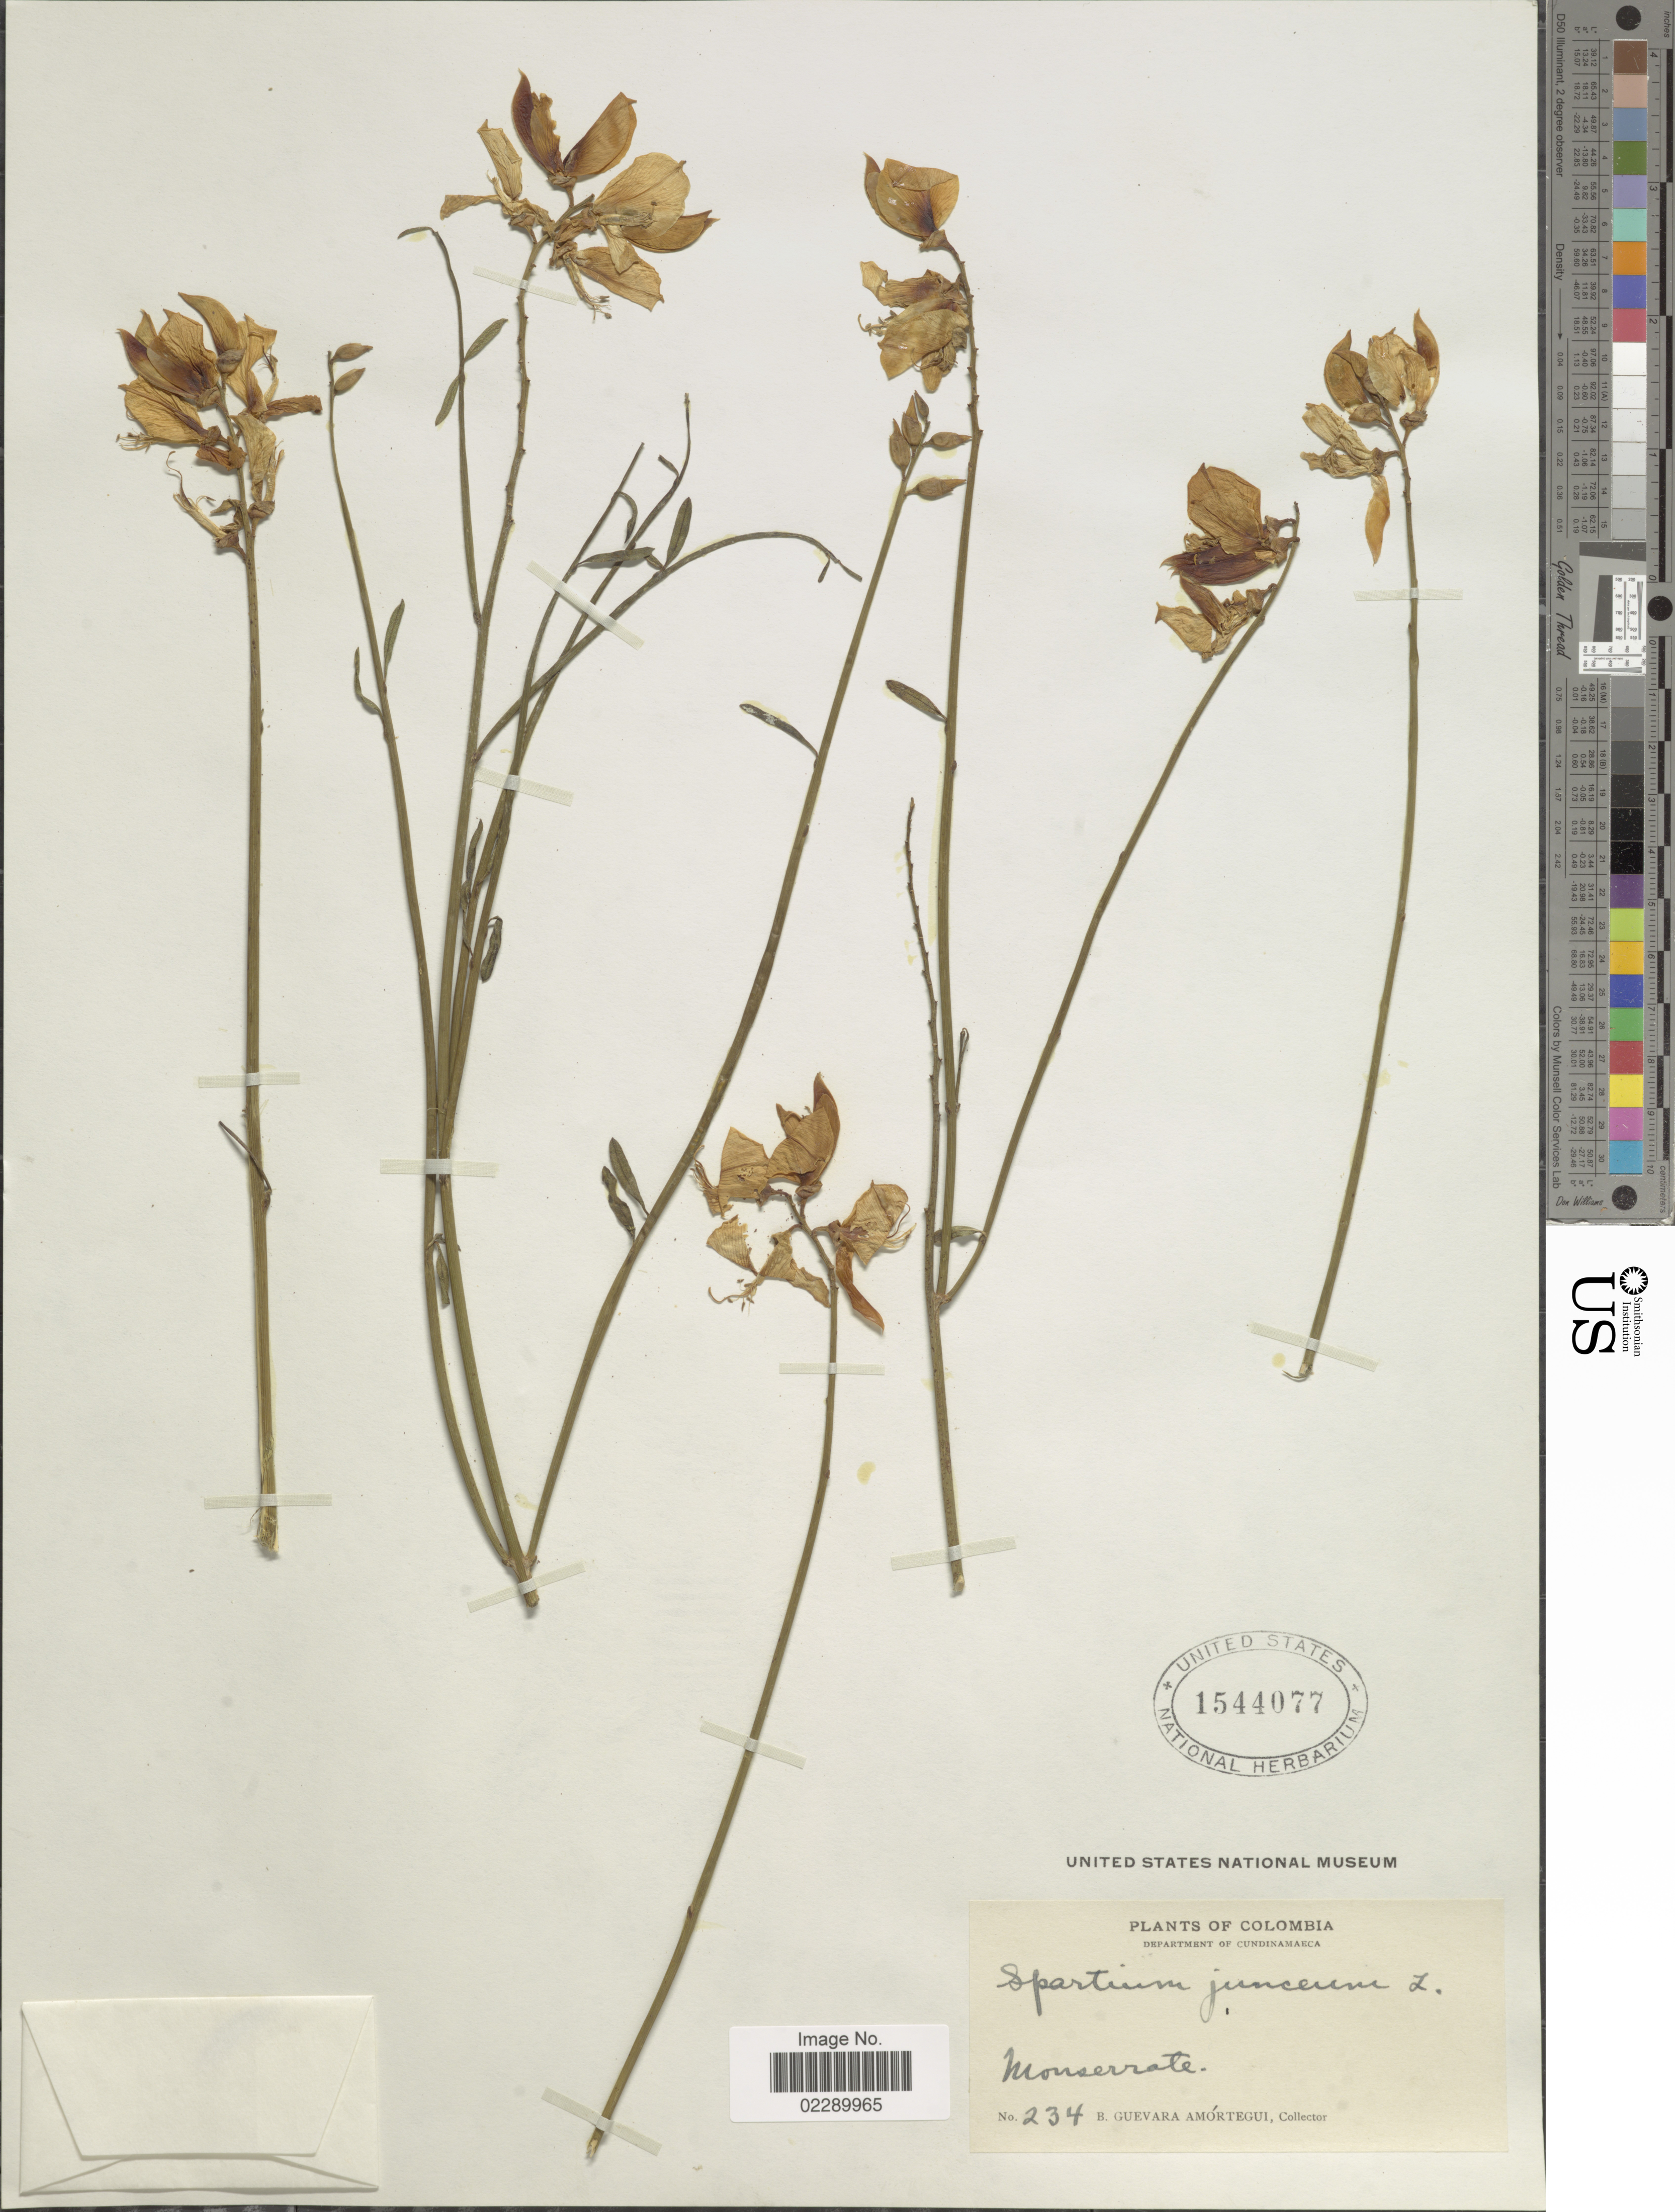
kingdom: Plantae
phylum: Tracheophyta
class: Magnoliopsida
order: Fabales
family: Fabaceae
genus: Spartium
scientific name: Spartium junceum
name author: L.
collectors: B. Guevara Amortegui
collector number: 234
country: Colombia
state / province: Cundinamarca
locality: Department of Cundinamarca. Monserrate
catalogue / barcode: US 1544077